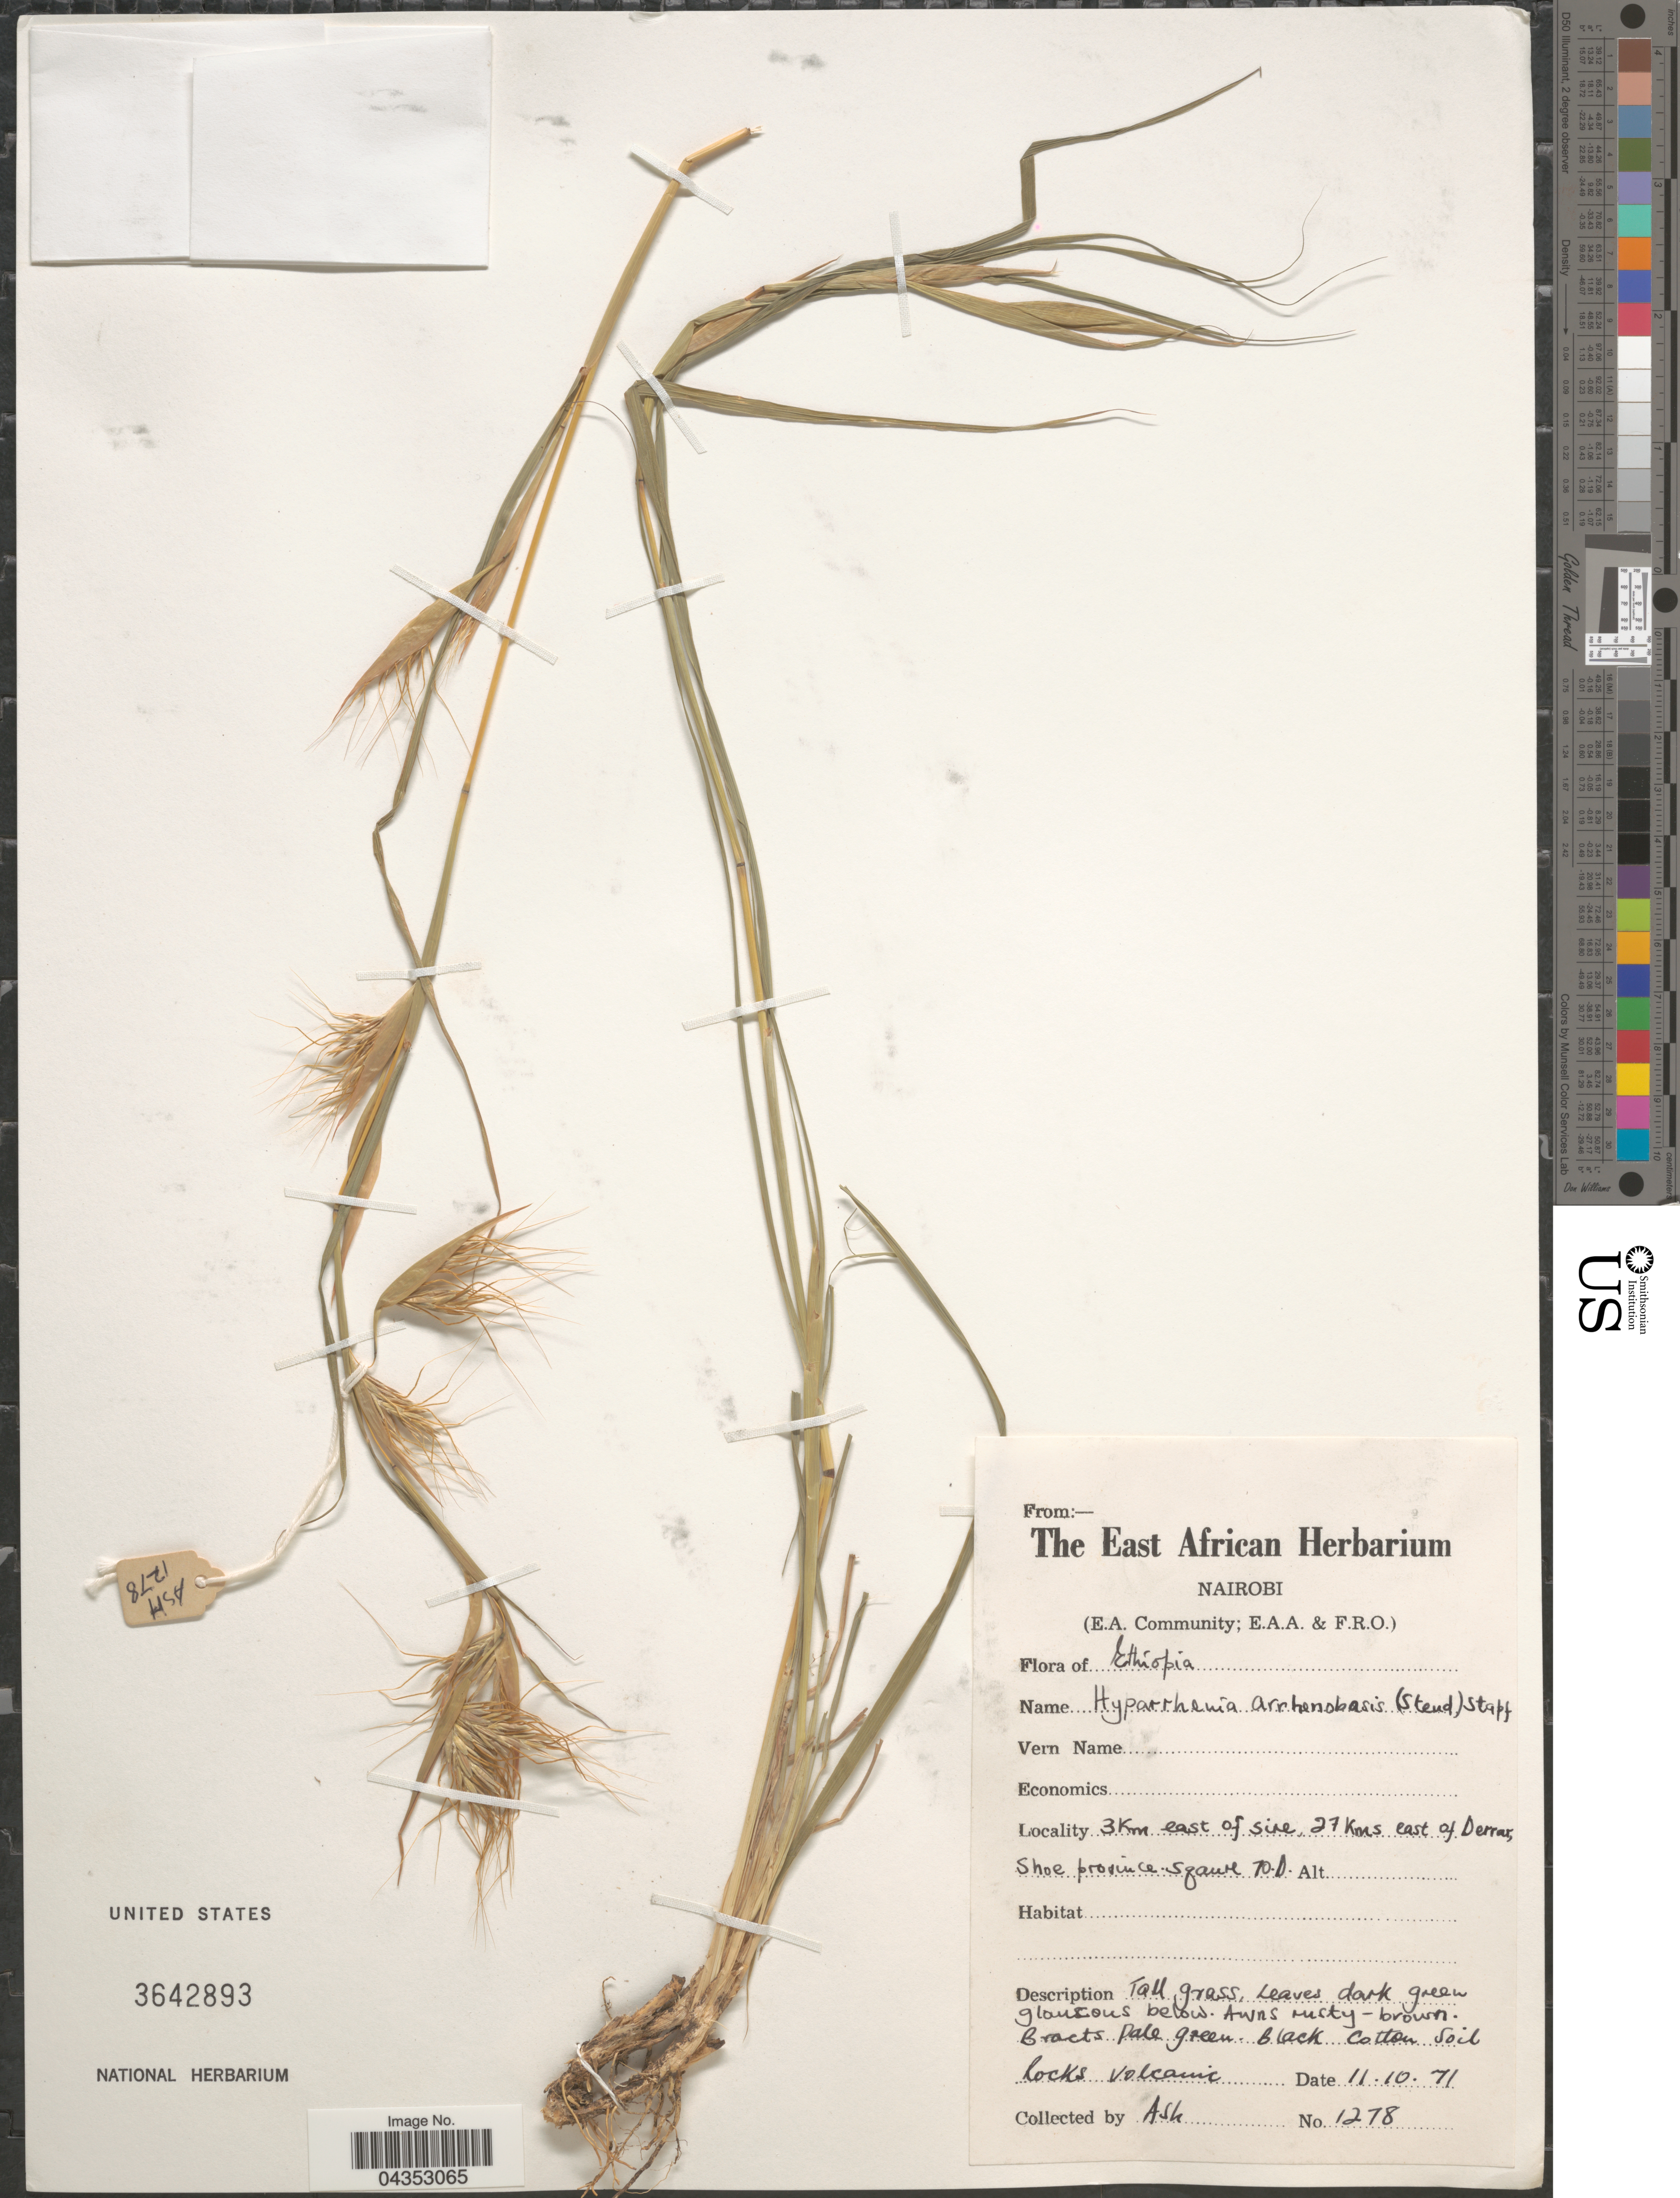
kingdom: Plantae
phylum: Tracheophyta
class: Liliopsida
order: Poales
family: Poaceae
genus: Hyparrhenia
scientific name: Hyparrhenia arrhenobasis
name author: (Hochst. ex Steud.) Stapf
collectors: -. Ash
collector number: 1278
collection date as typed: Transcribed d/m/y: 11/10/71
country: Ethiopia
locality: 3 Km east of sire 27 Kms east of Derrar, Shoe province square 10D.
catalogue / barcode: US 3642893